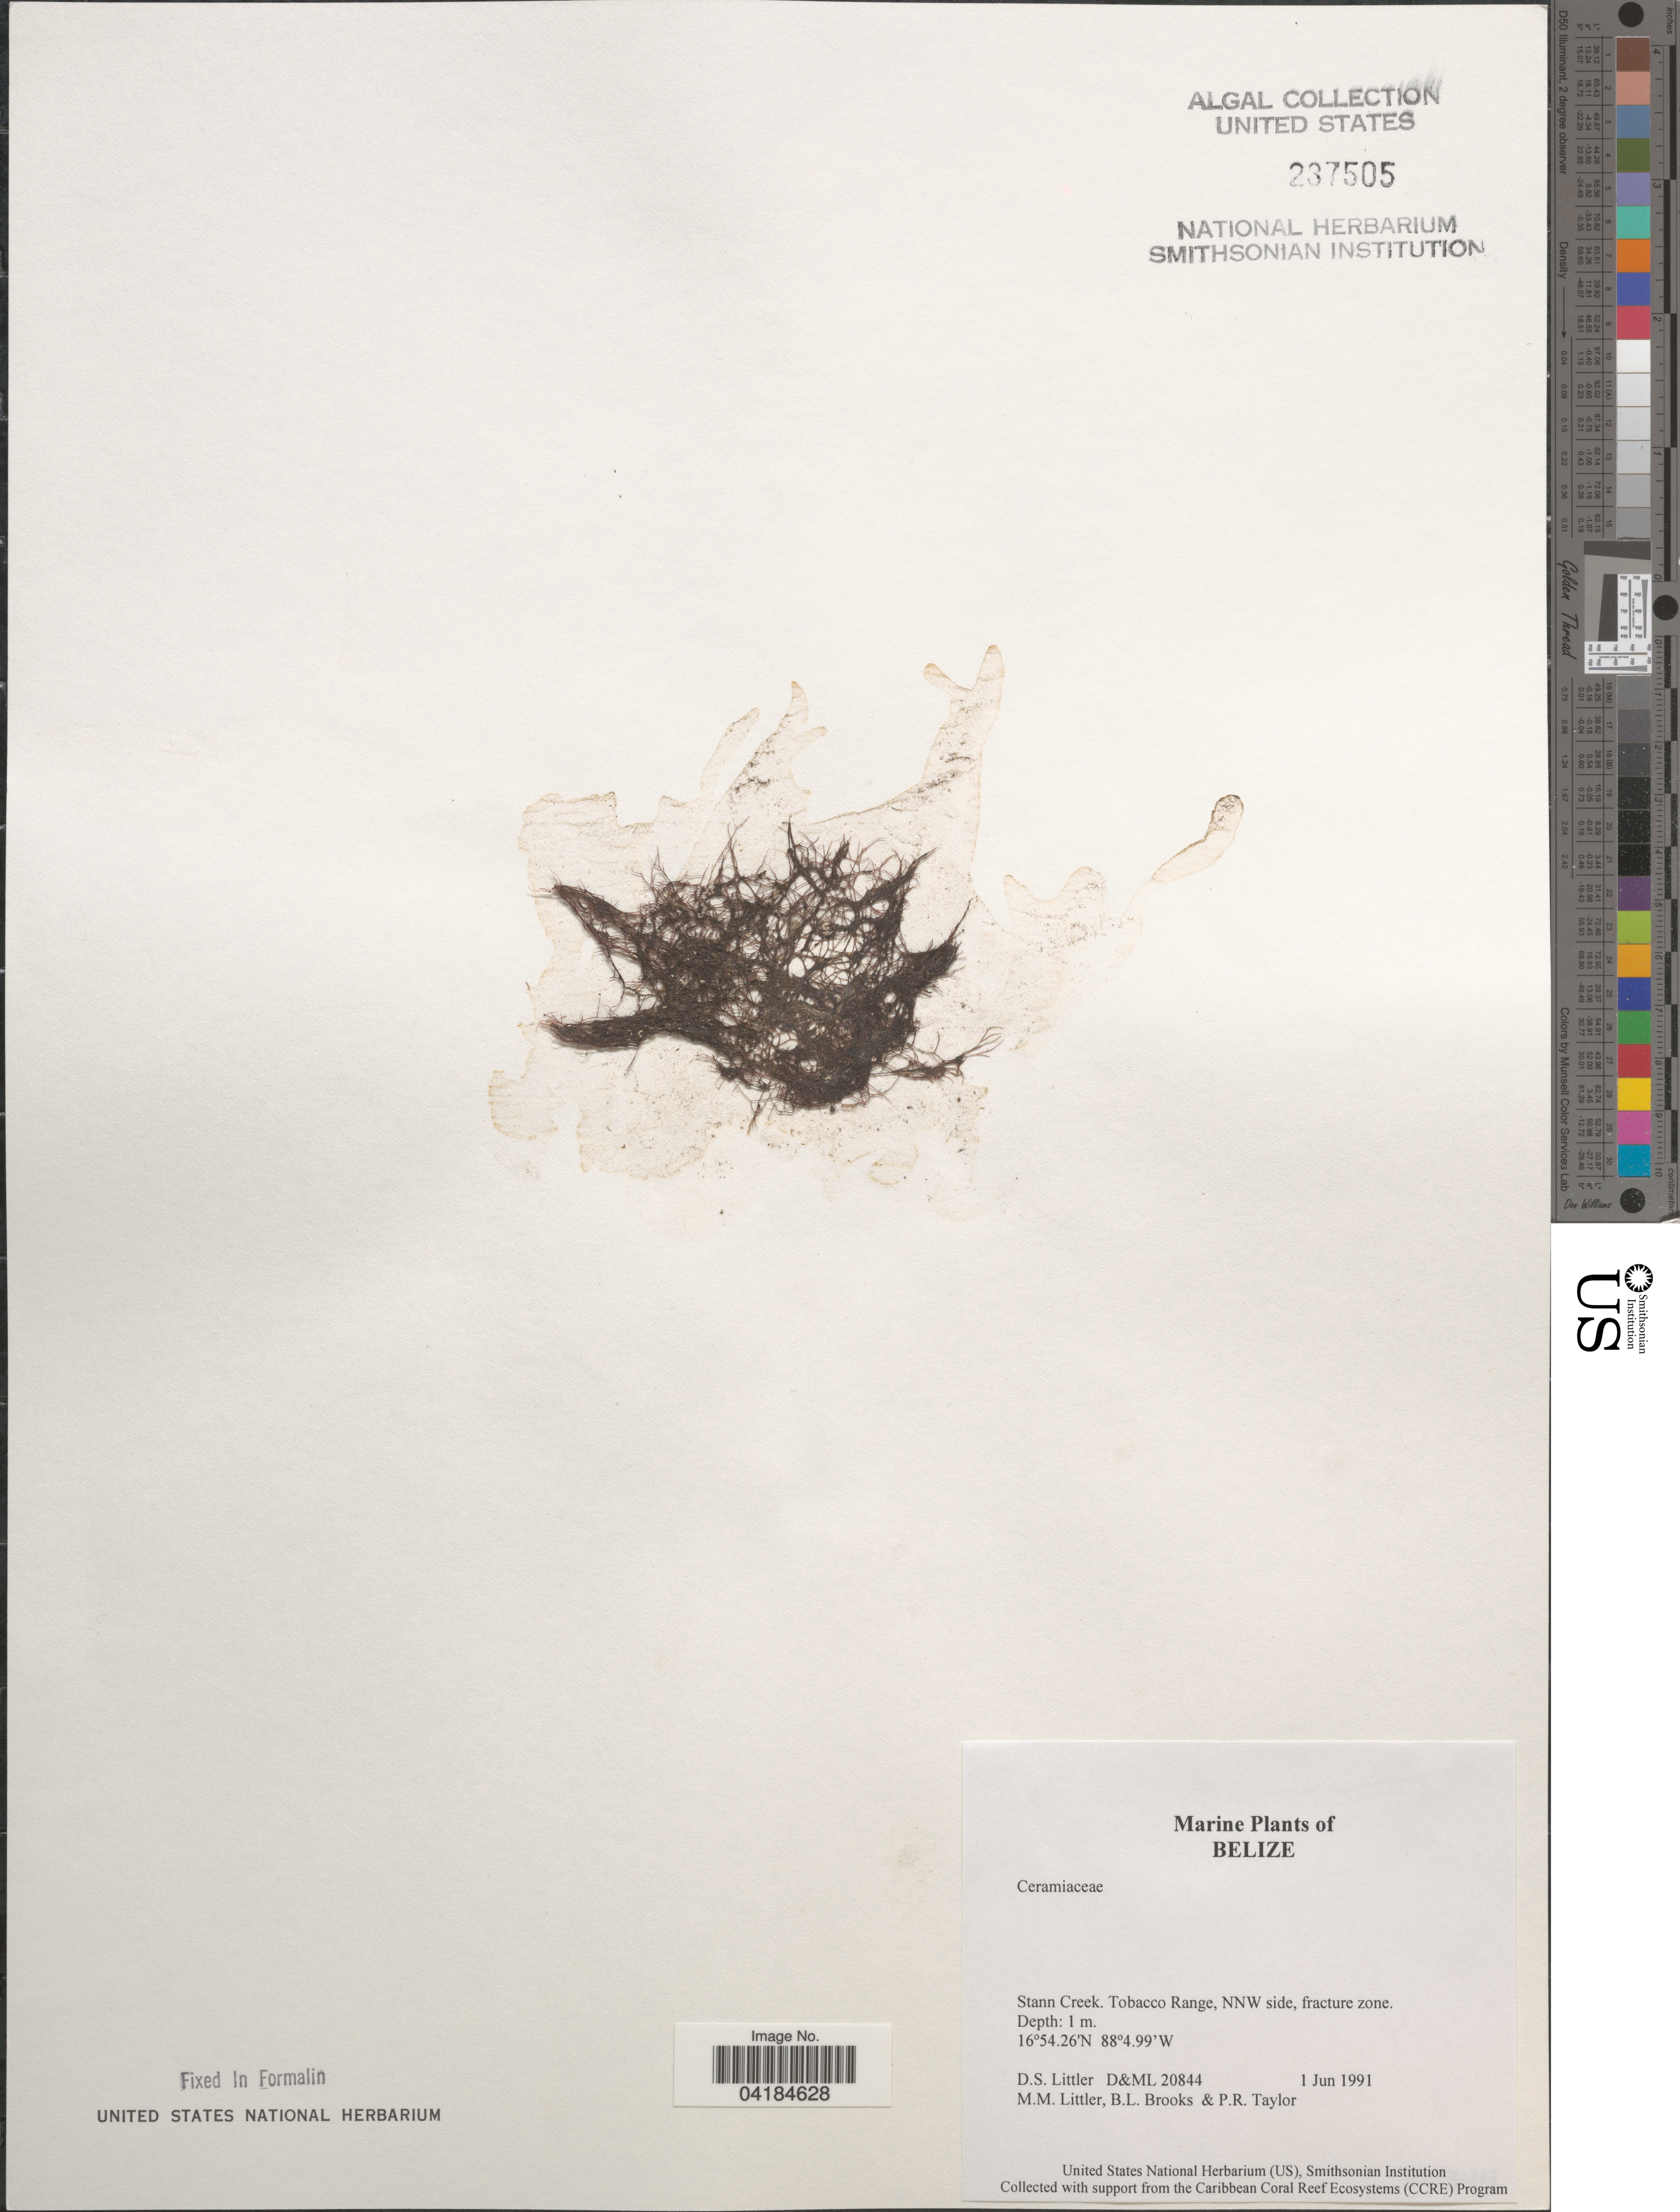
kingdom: Plantae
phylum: Rhodophyta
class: Florideophyceae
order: Ceramiales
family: Ceramiaceae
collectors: D. S. Littler, B. Brooks & P. R. Taylor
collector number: D&ML20844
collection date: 1991-06-01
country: Belize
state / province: Stann Creek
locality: Tobacco Range, NNW side, fracture zone.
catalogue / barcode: US 237505